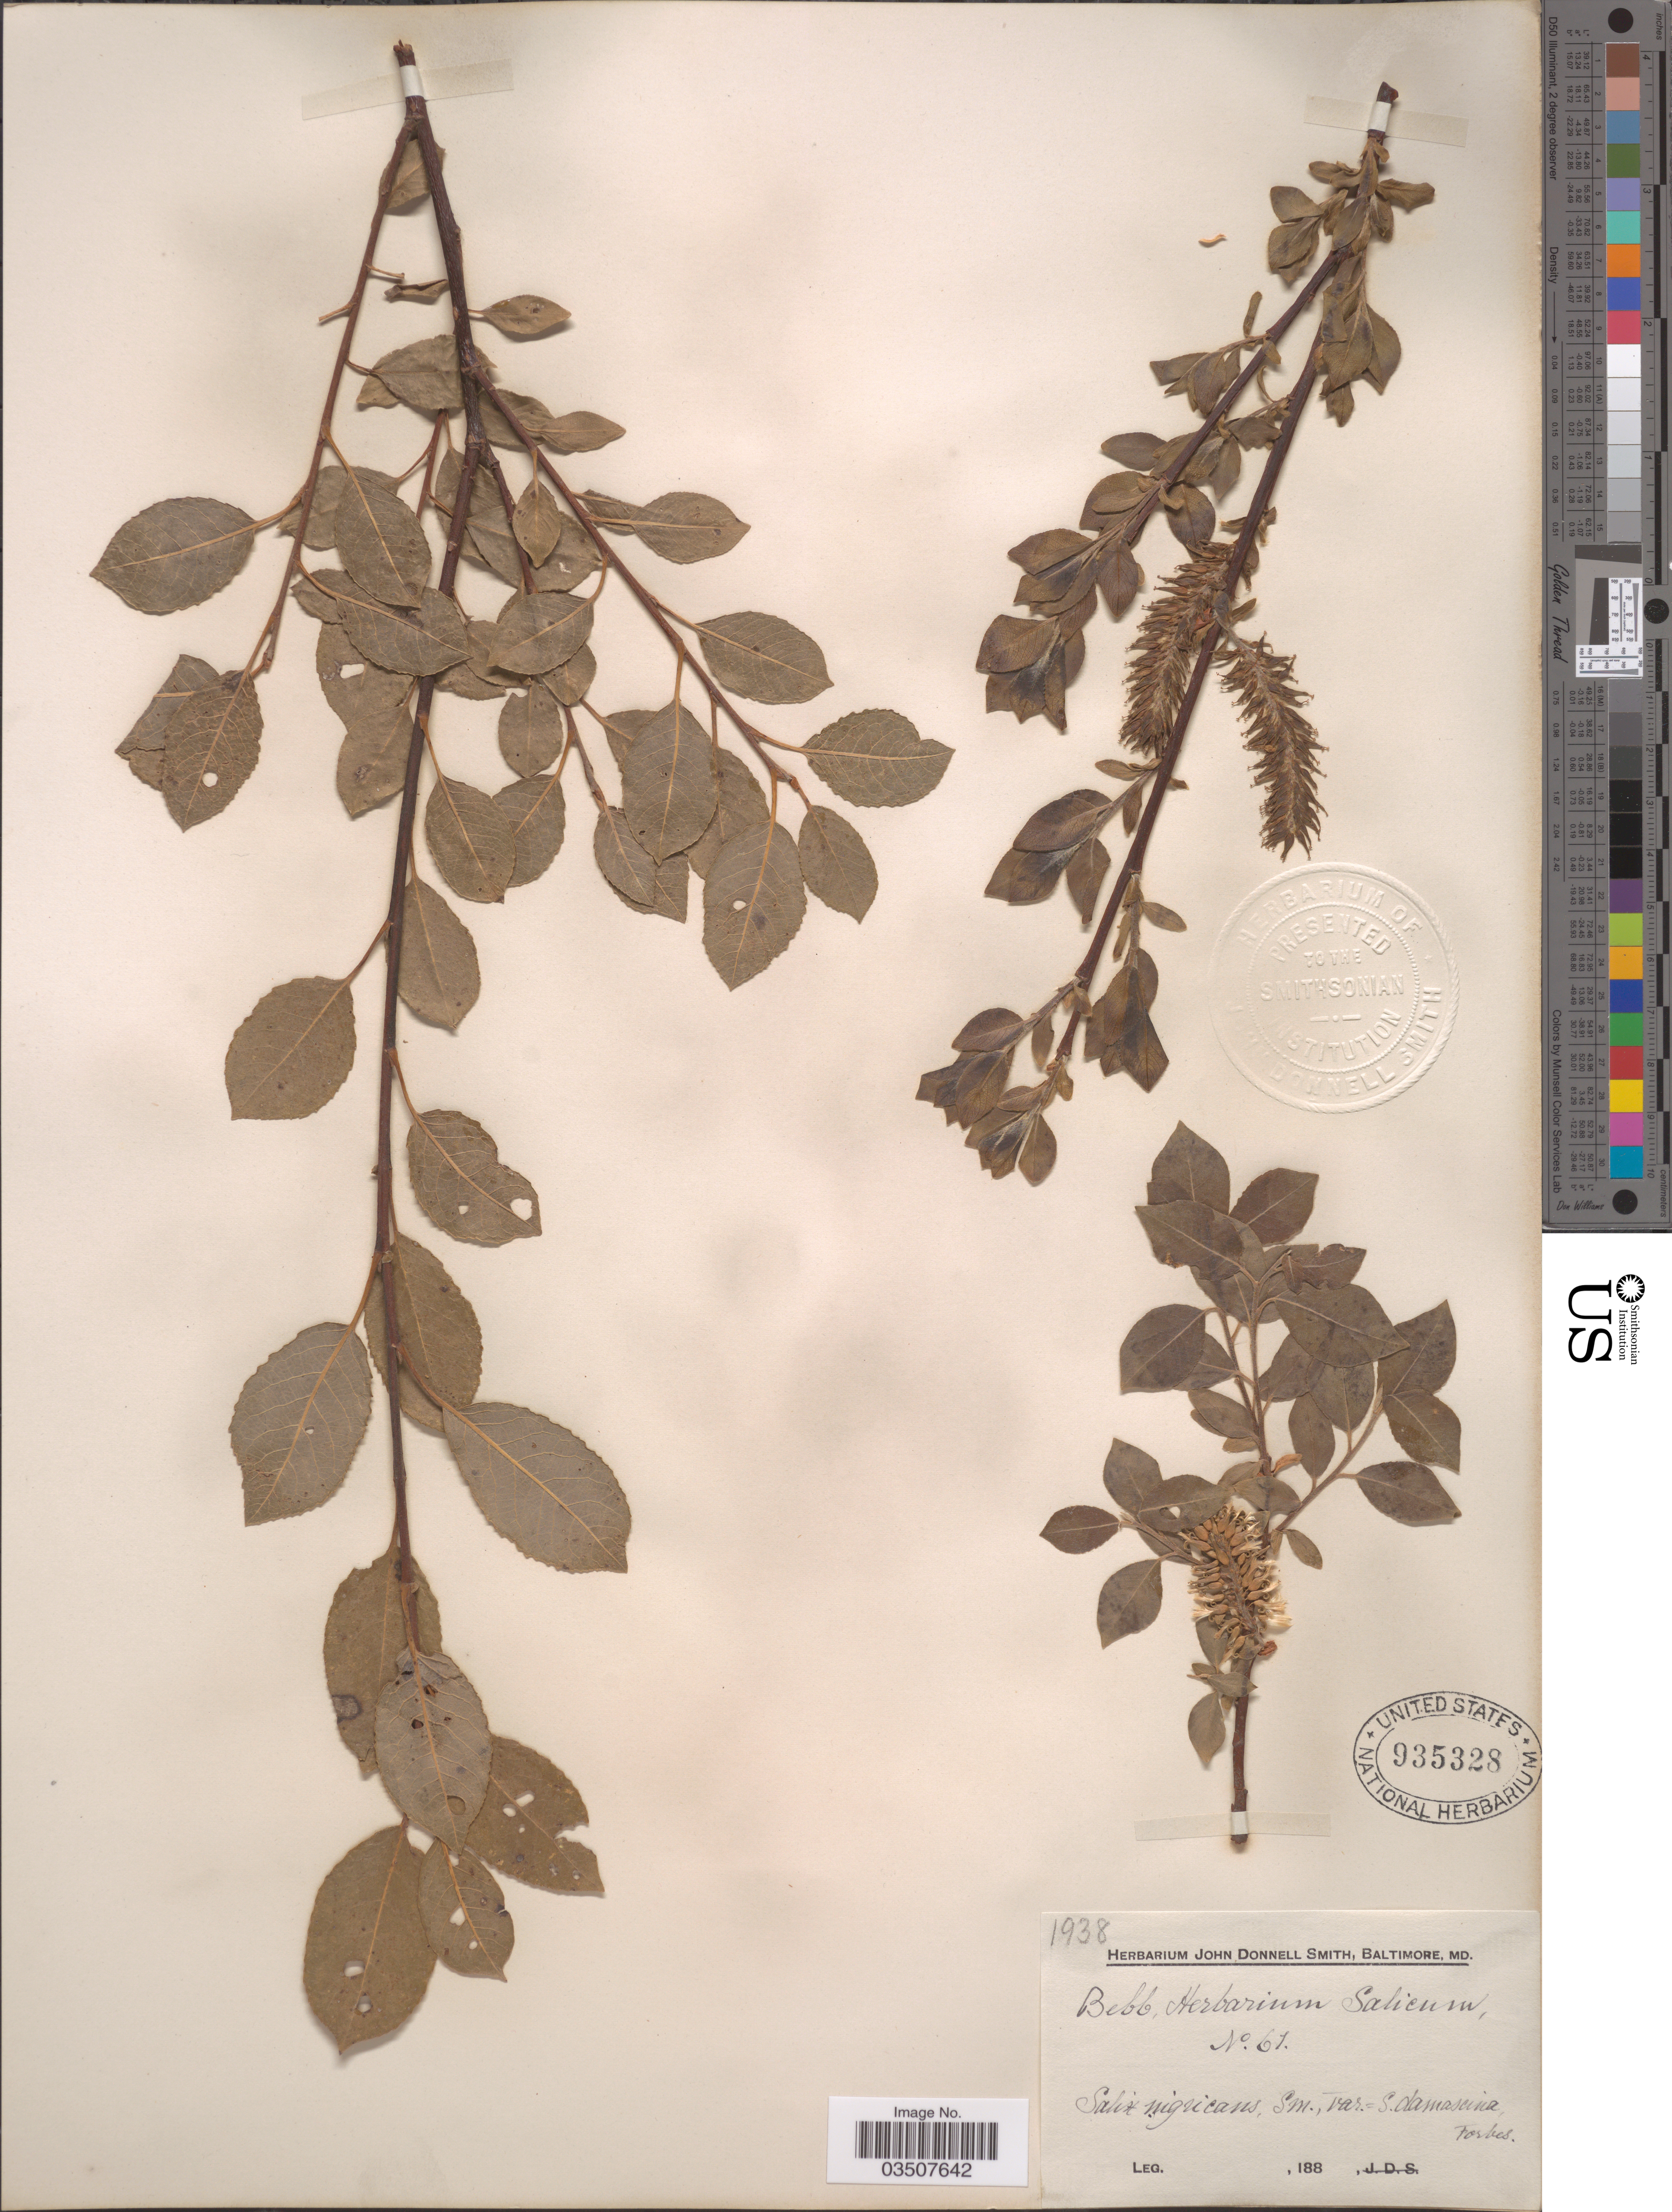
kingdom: Plantae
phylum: Tracheophyta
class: Magnoliopsida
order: Malpighiales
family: Salicaceae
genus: Salix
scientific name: Salix nigricans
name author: Sm.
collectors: ex Herb. John Donnell Smith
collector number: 61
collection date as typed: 188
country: United States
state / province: Maryland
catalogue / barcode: US 935328